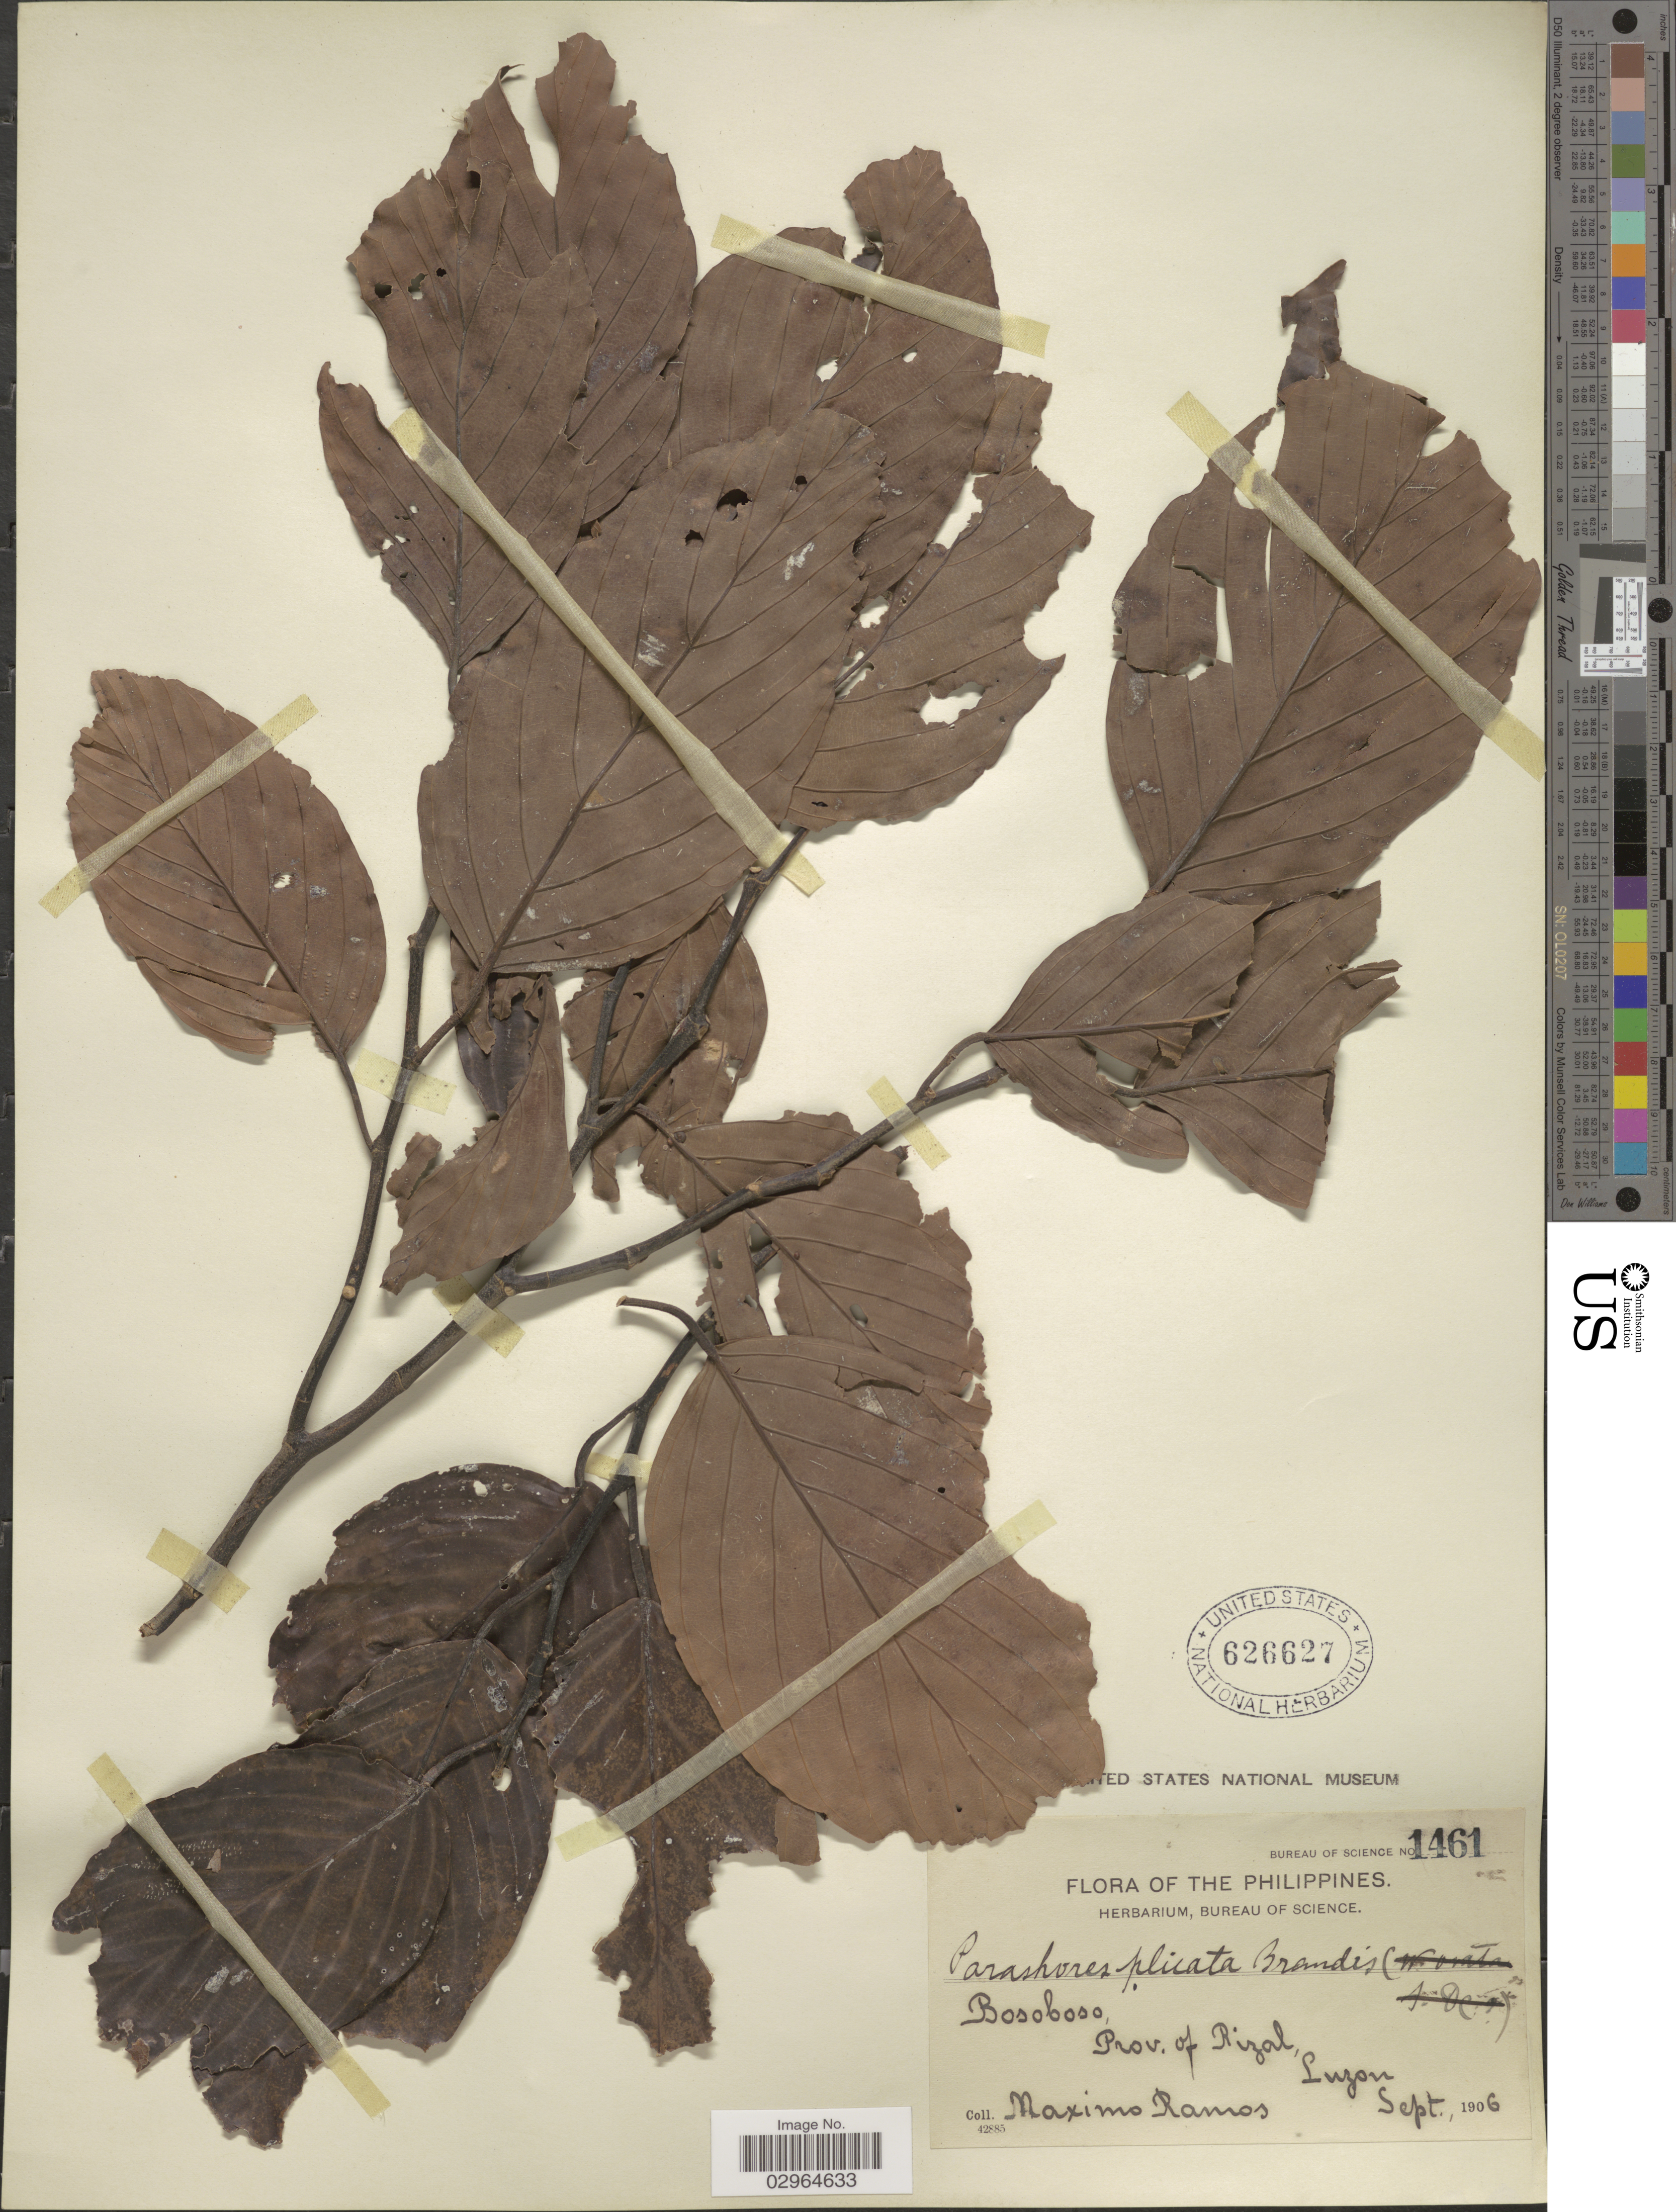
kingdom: Plantae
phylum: Tracheophyta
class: Magnoliopsida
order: Malvales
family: Dipterocarpaceae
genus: Parashorea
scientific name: Parashorea malaanonan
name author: (Blanco) Merr.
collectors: M. Ramos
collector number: Bureau of Science 1461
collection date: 1906-09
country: Philippines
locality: Prov. of Rizal, Luzon.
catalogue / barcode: US 626627